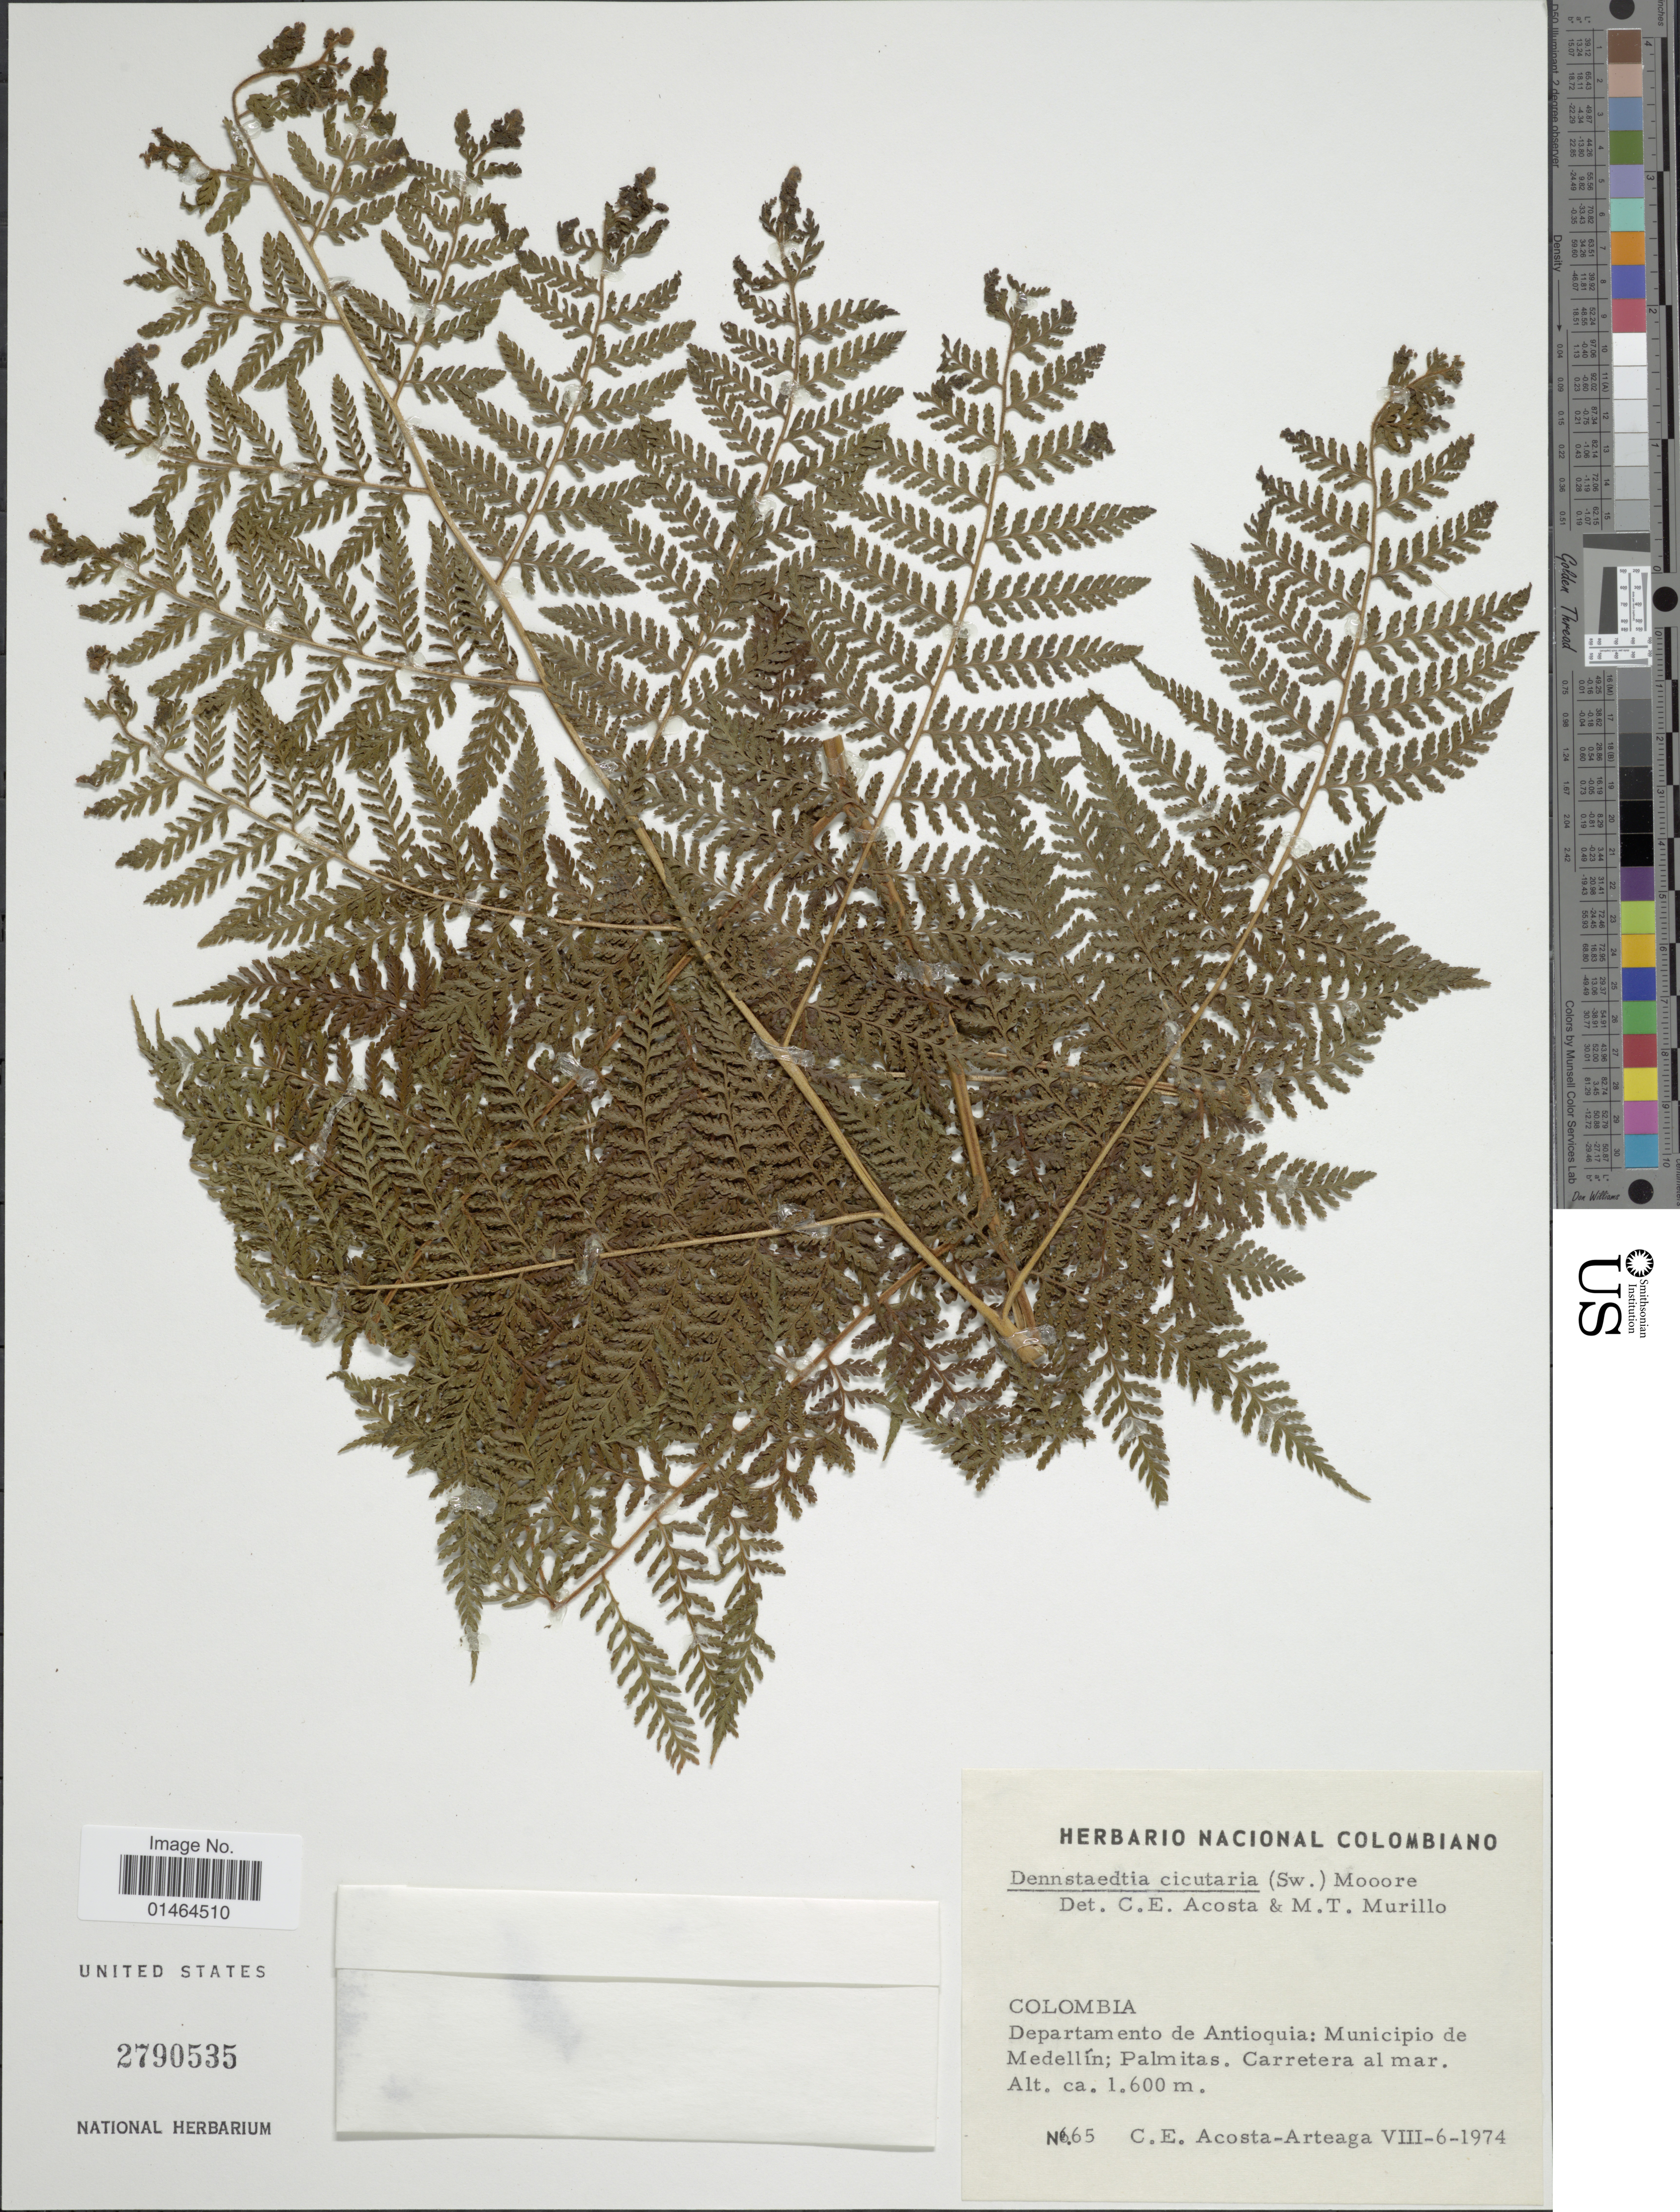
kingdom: Plantae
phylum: Tracheophyta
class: Polypodiopsida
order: Polypodiales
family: Dennstaedtiaceae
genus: Dennstaedtia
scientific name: Dennstaedtia cicutaria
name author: (Sw.) T. Moore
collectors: C. E. Acosta-Arteaga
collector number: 665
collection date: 1974-08-06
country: Colombia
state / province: Antioquia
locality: Municipio de Medellín; Palmitas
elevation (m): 1600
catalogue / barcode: US 2790535